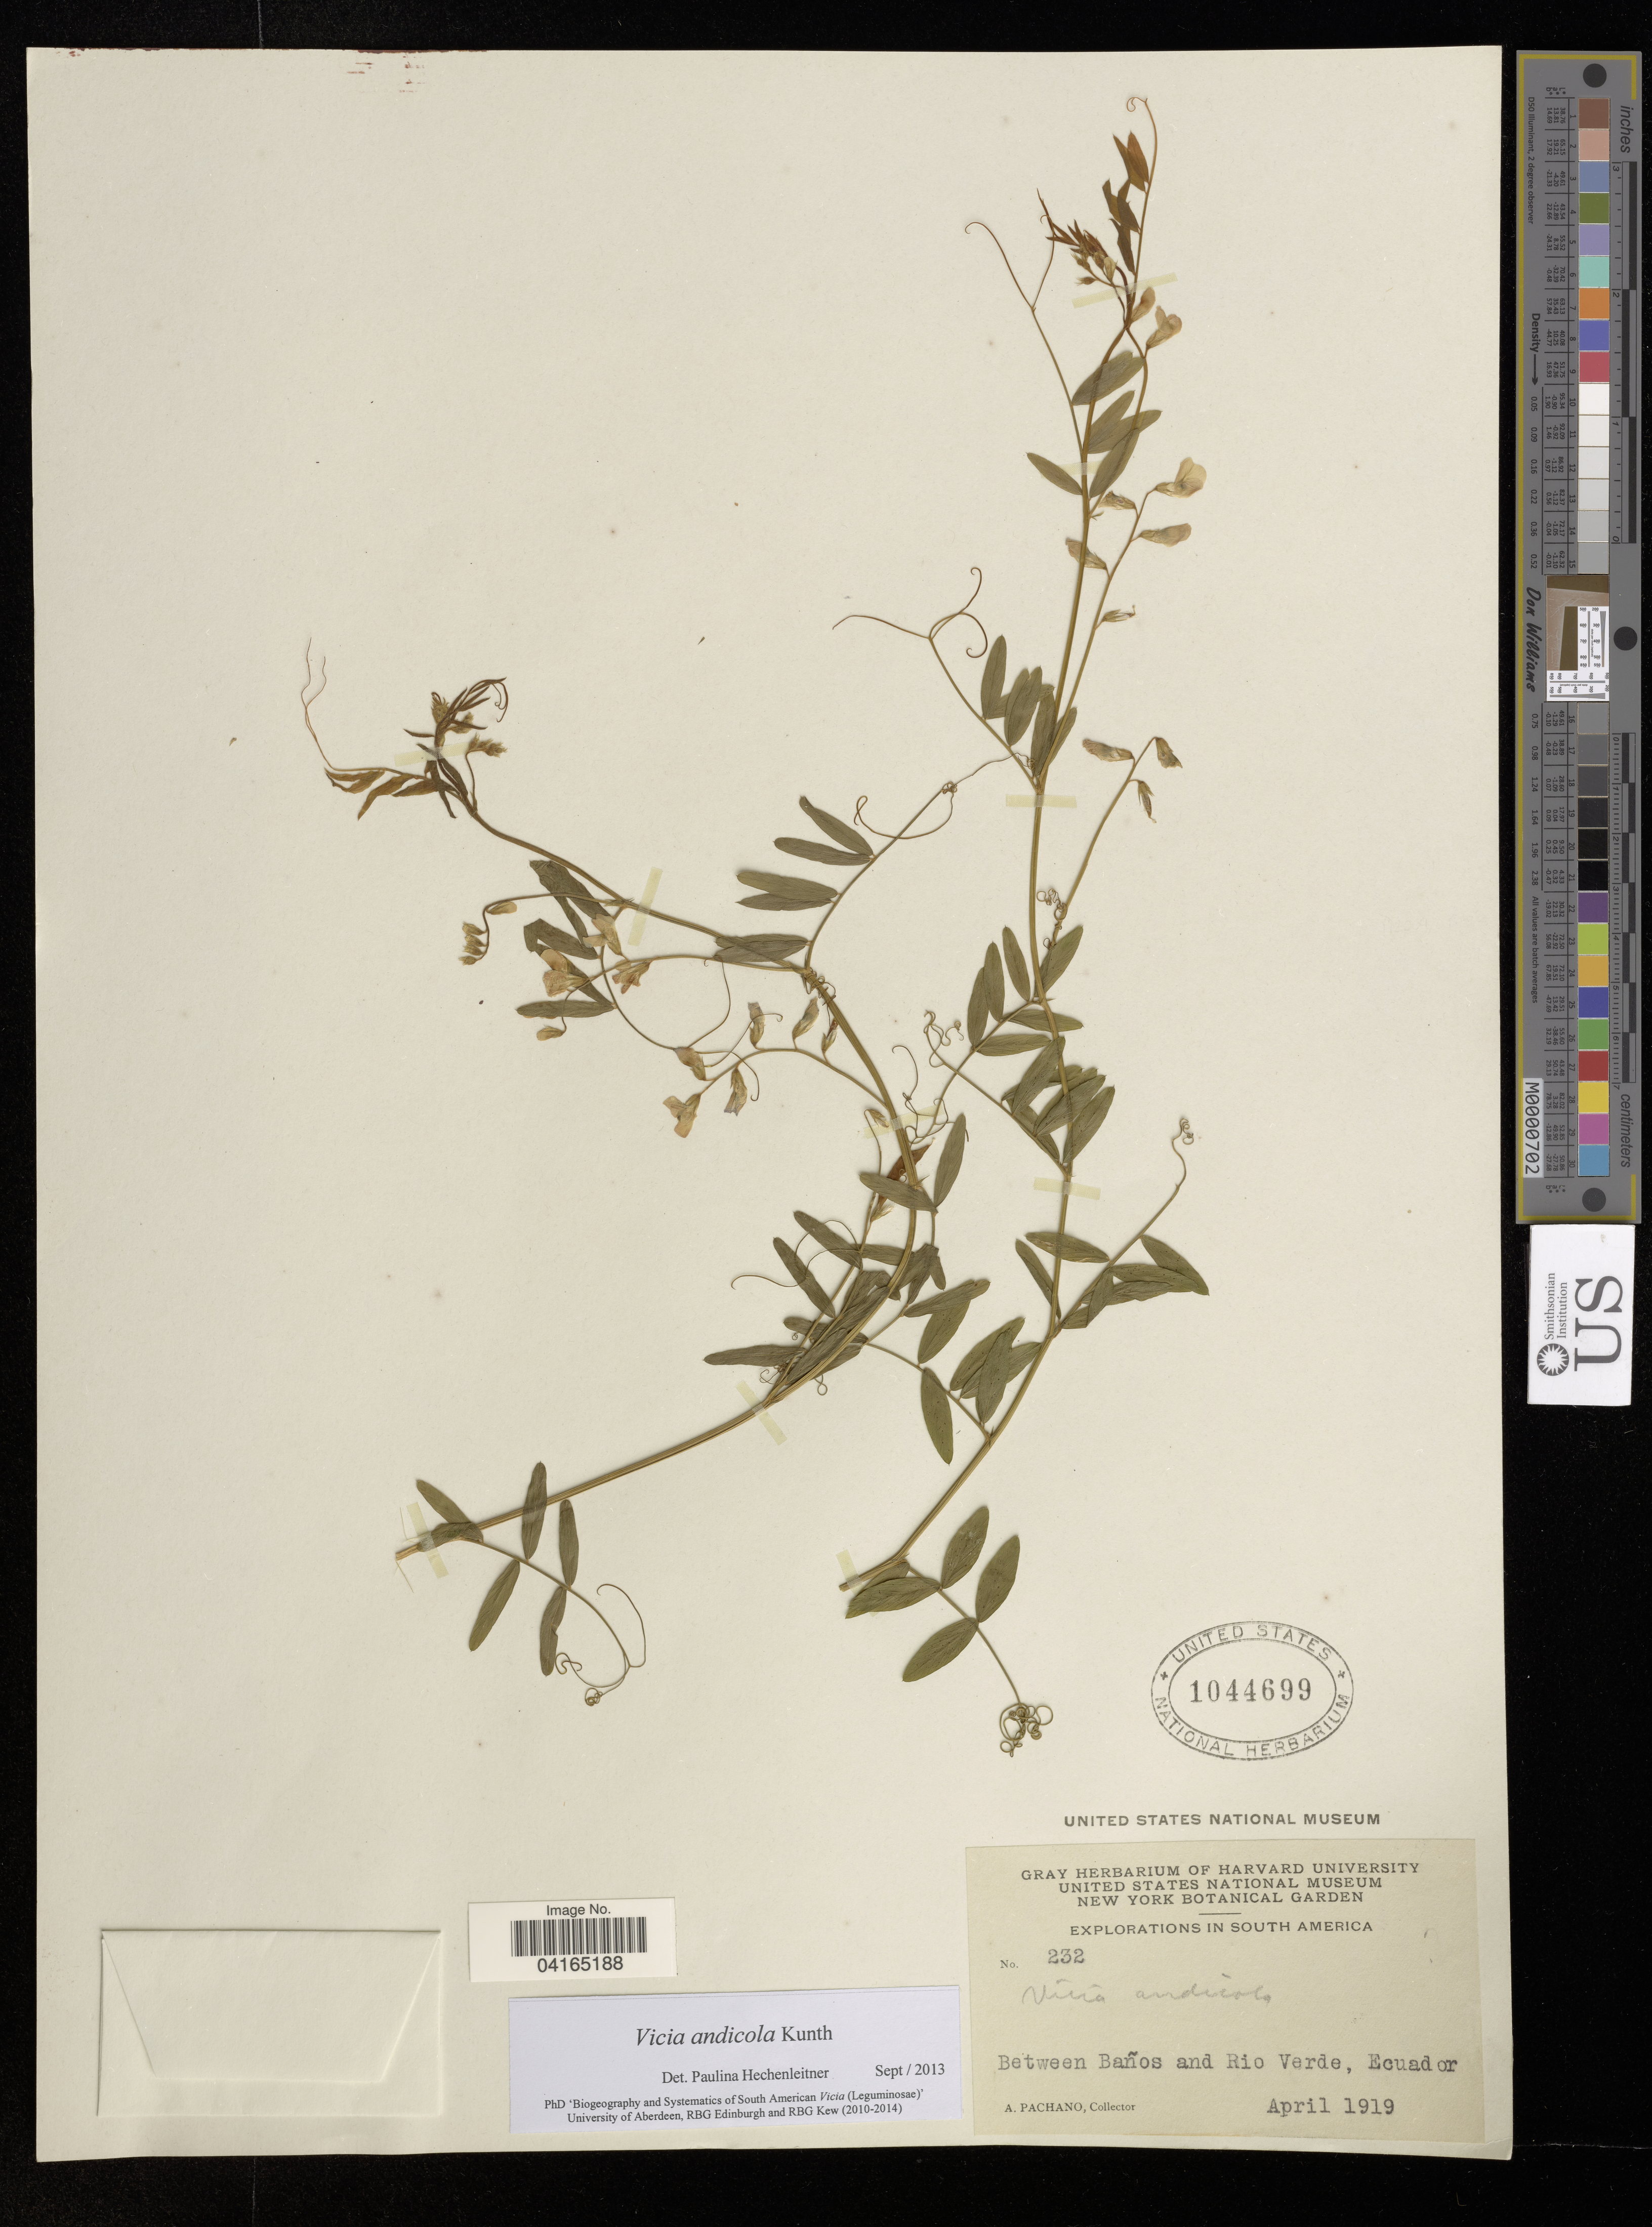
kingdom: Plantae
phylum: Tracheophyta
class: Magnoliopsida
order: Fabales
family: Fabaceae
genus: Vicia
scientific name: Vicia andicola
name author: Kunth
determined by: Hechenleitner, Paulina, RBG Edinburgh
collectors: A. Pachano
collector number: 232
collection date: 1919-04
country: Ecuador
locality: Explorations in South America. Between Baños and Rio Verde.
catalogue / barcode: US 1044699